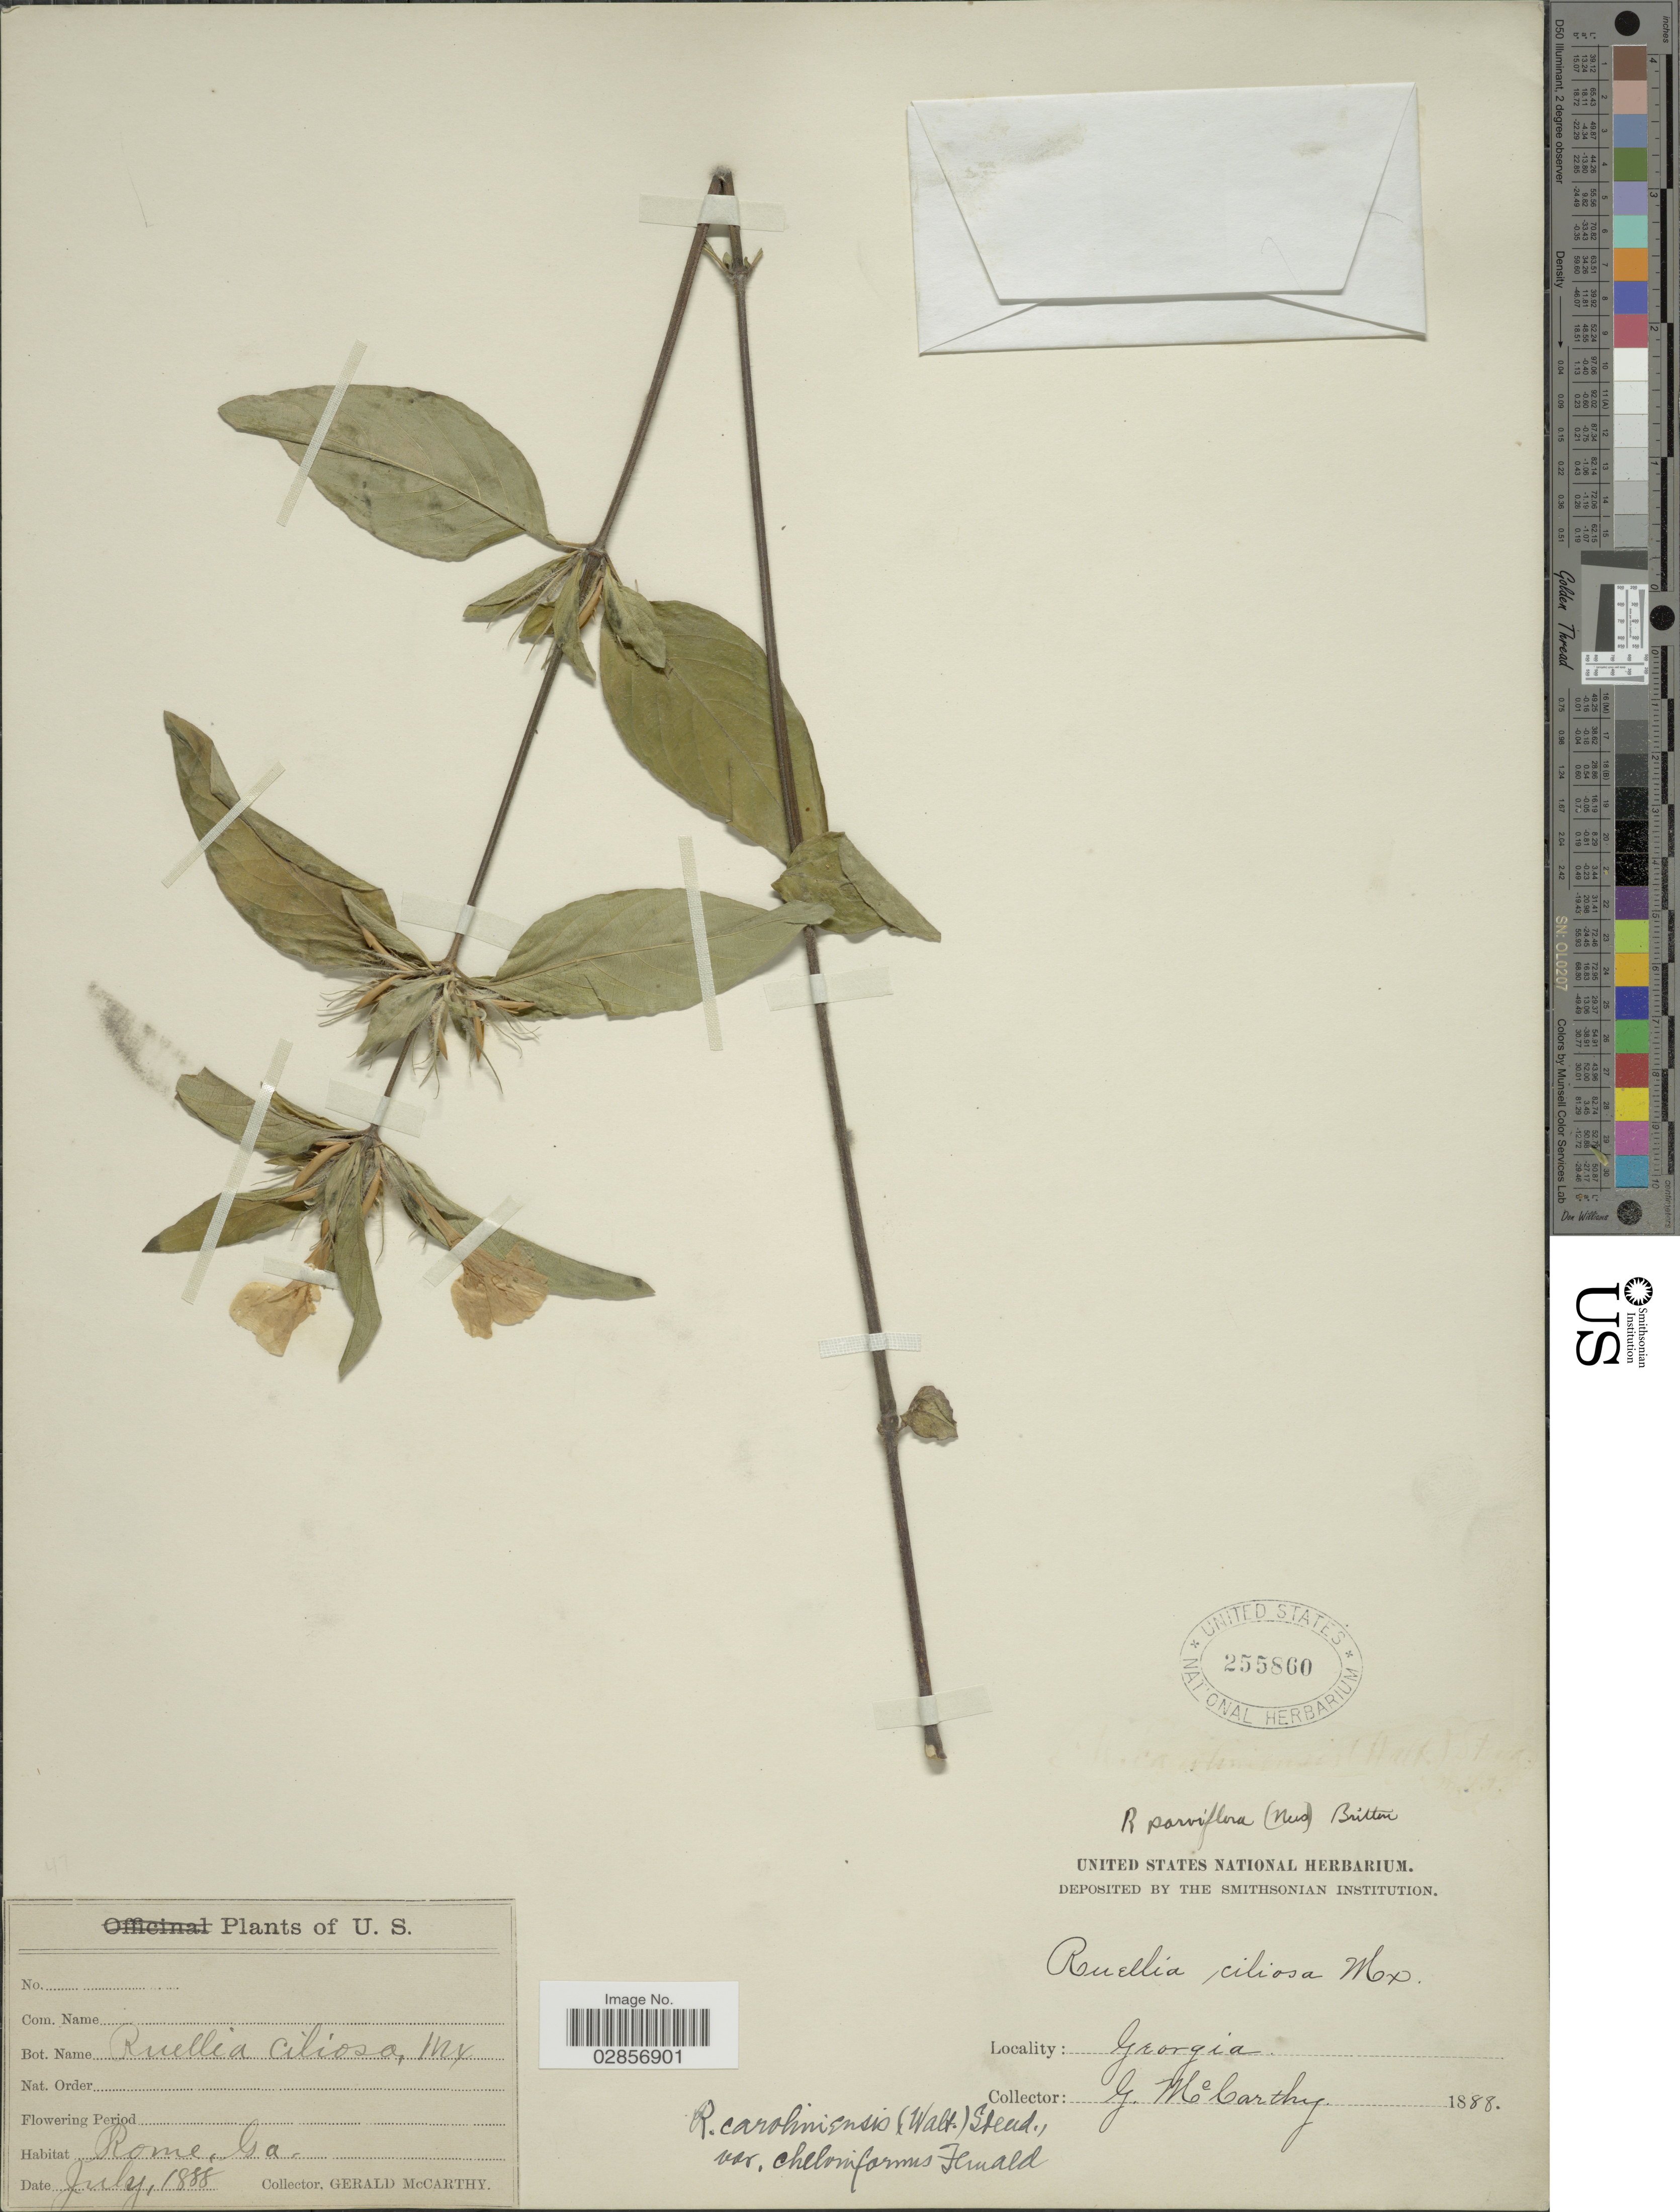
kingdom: Plantae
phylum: Tracheophyta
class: Magnoliopsida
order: Lamiales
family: Acanthaceae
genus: Ruellia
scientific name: Ruellia caroliniensis var. cheloniformis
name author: Fernald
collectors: G. McCarthy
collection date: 1888-07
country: United States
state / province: Georgia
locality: Rome.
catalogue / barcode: US 255860